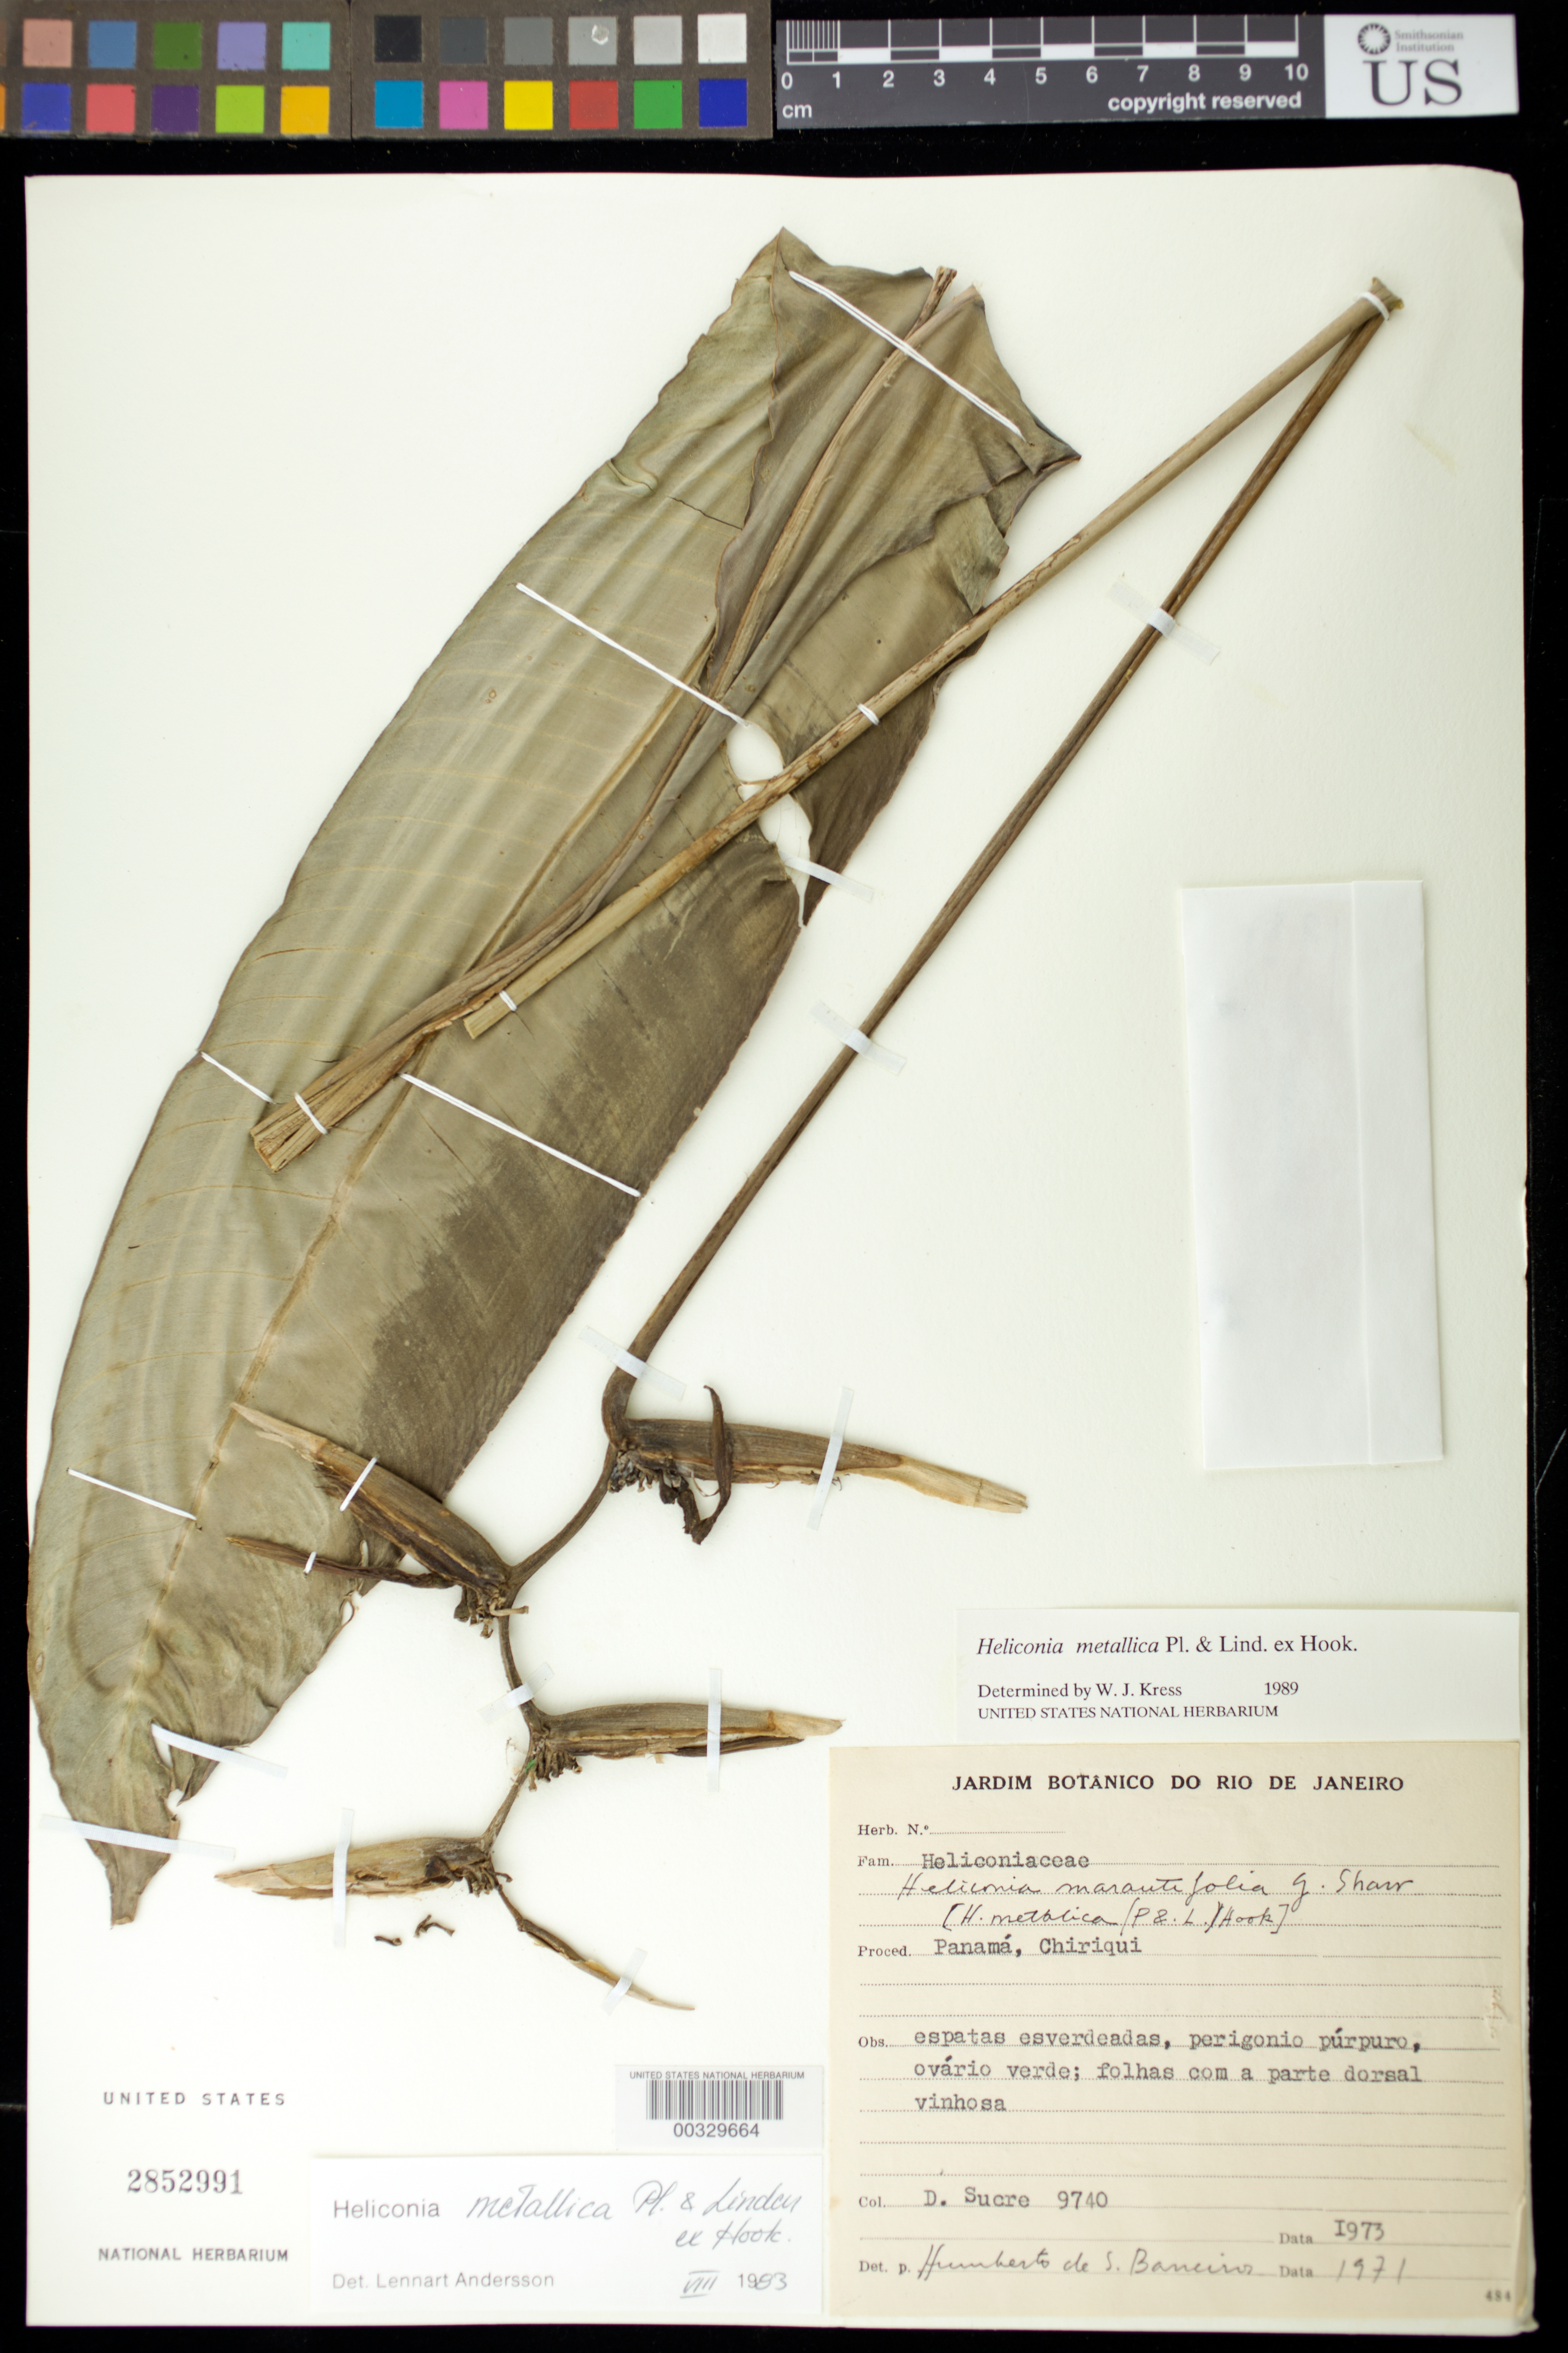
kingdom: Plantae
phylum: Tracheophyta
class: Liliopsida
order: Zingiberales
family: Heliconiaceae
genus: Heliconia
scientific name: Heliconia metallica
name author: Planch. & Linden ex Hook.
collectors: D. Sucre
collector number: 9740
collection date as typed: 1973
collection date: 1973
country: Panama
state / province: Chiriquí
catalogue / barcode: US 2852991